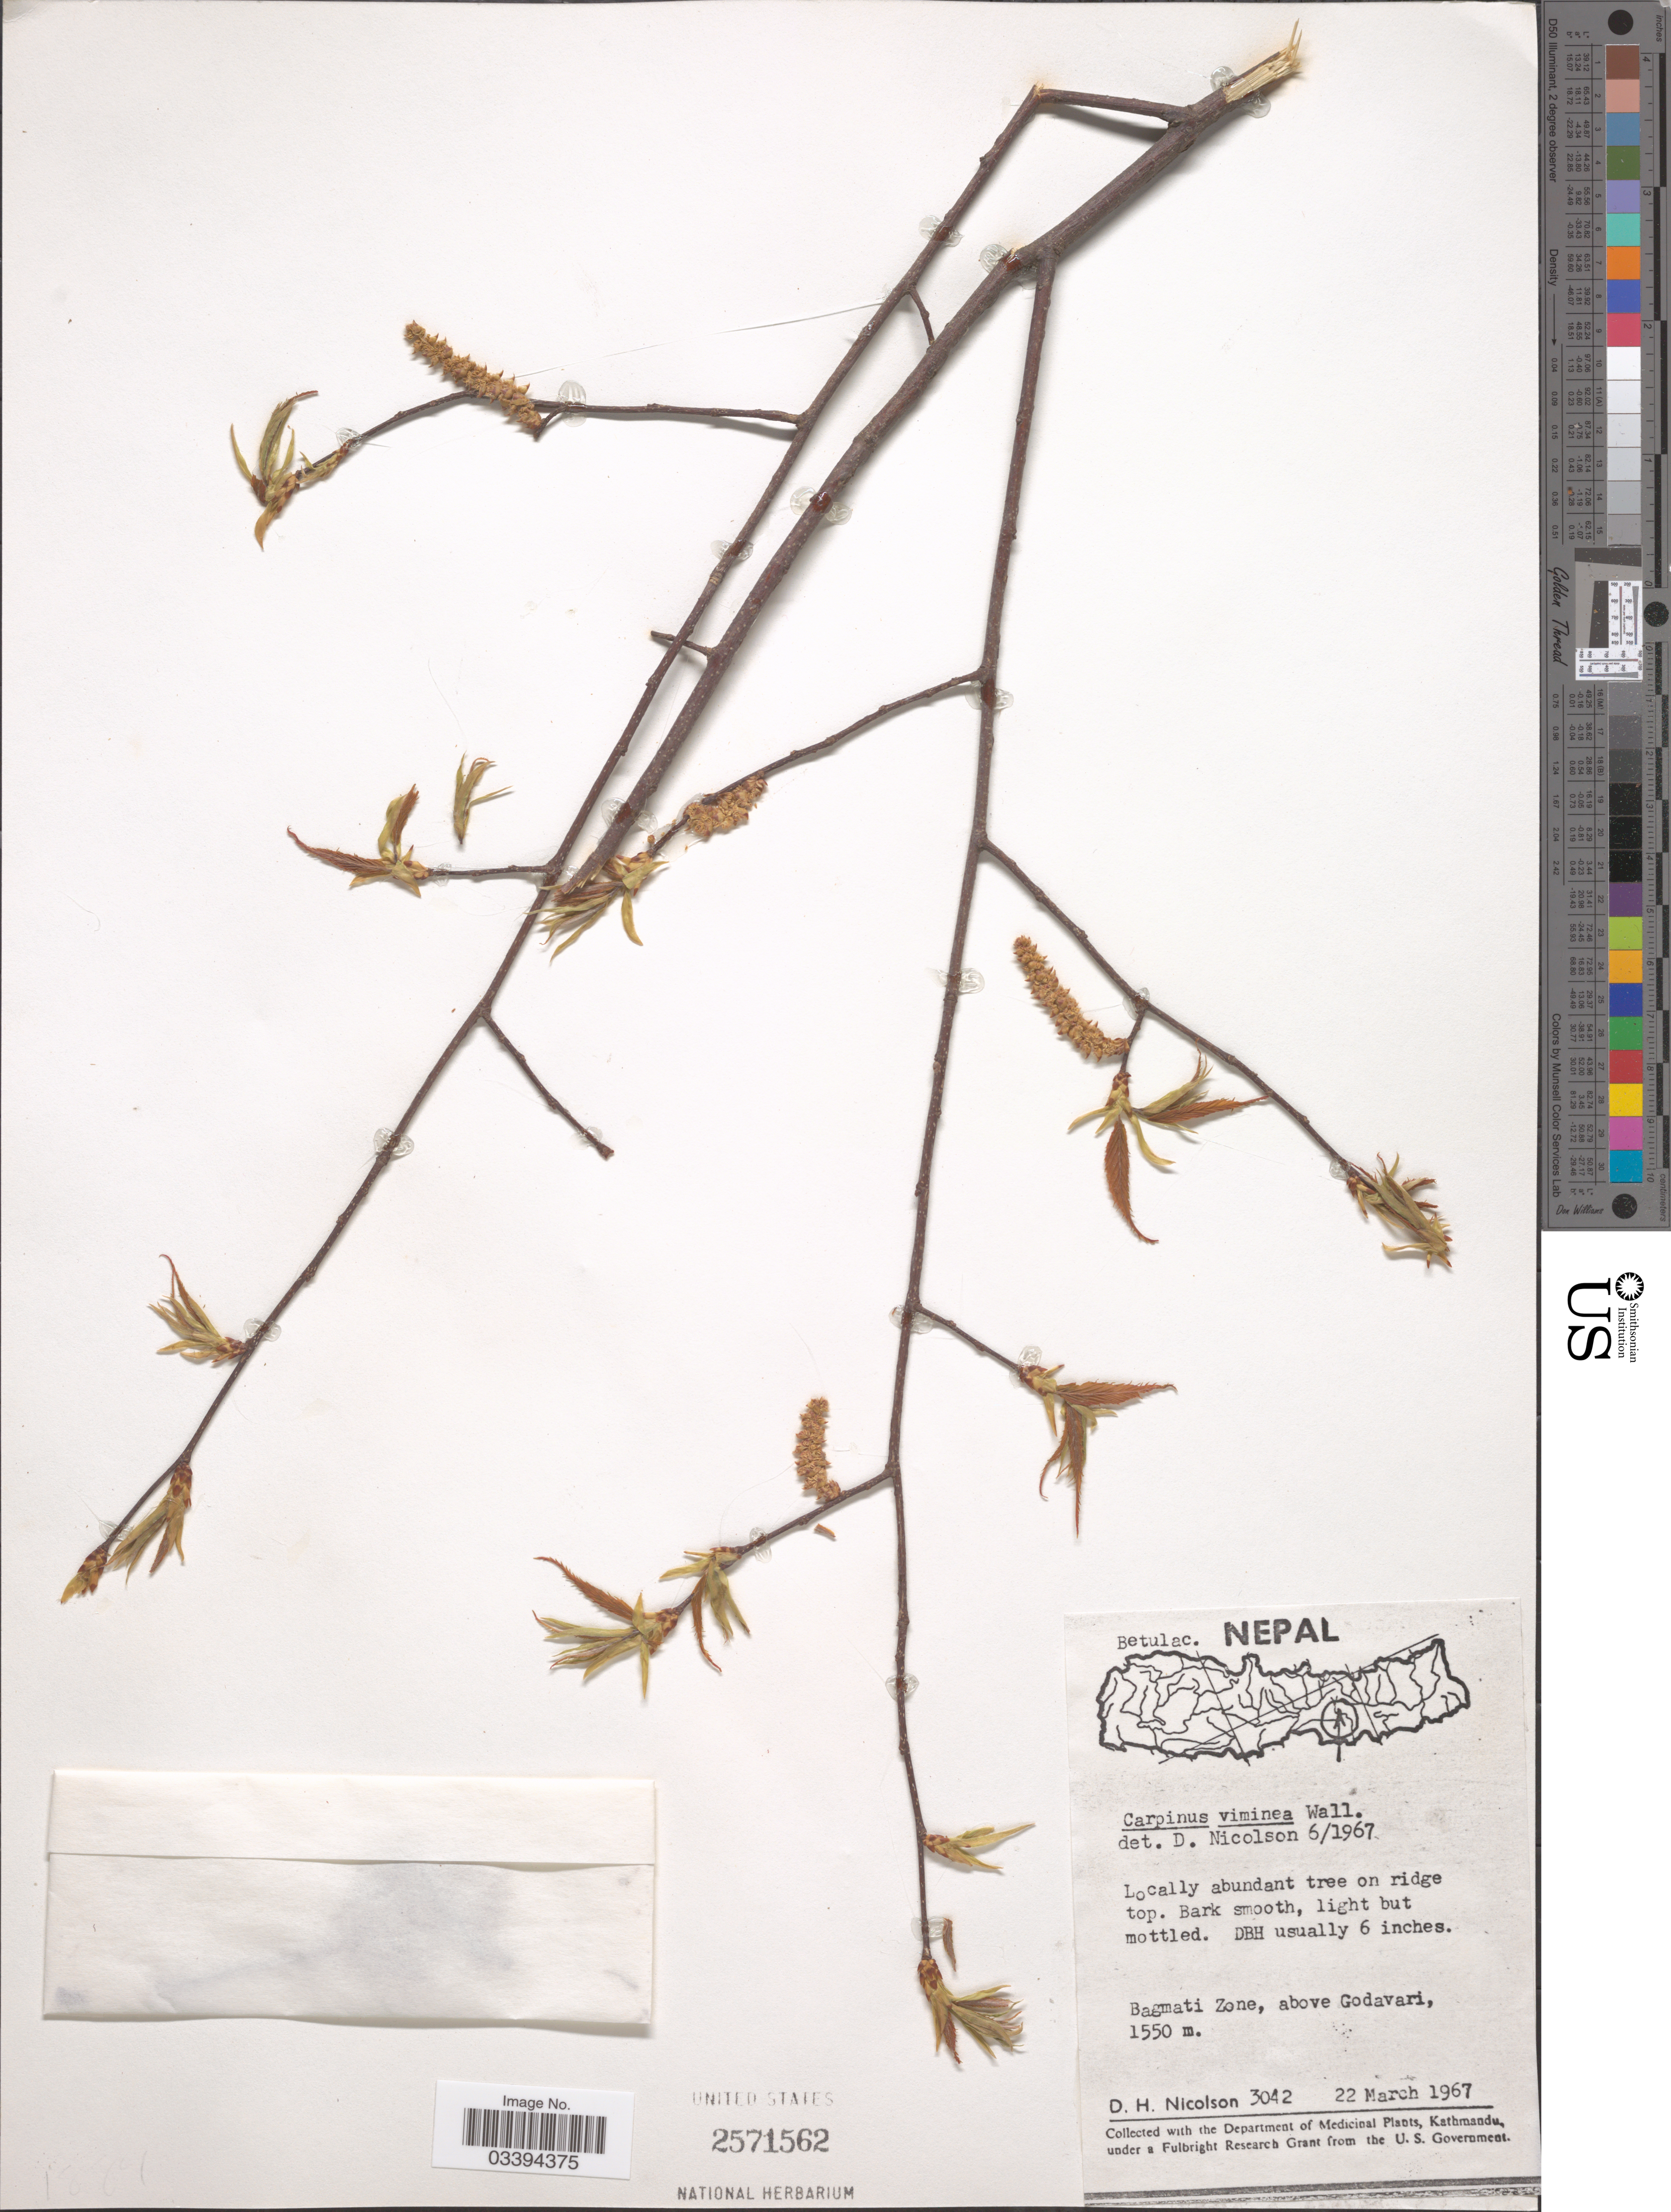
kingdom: Plantae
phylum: Tracheophyta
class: Magnoliopsida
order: Fagales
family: Betulaceae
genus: Carpinus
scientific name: Carpinus viminea var. viminea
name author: Lindl. ex Wall.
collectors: D. H. Nicolson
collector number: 3042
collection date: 1967-03-22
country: Nepal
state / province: Bagmati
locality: Bagmati Zone, above Godavari.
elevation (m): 1550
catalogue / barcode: US 2571562